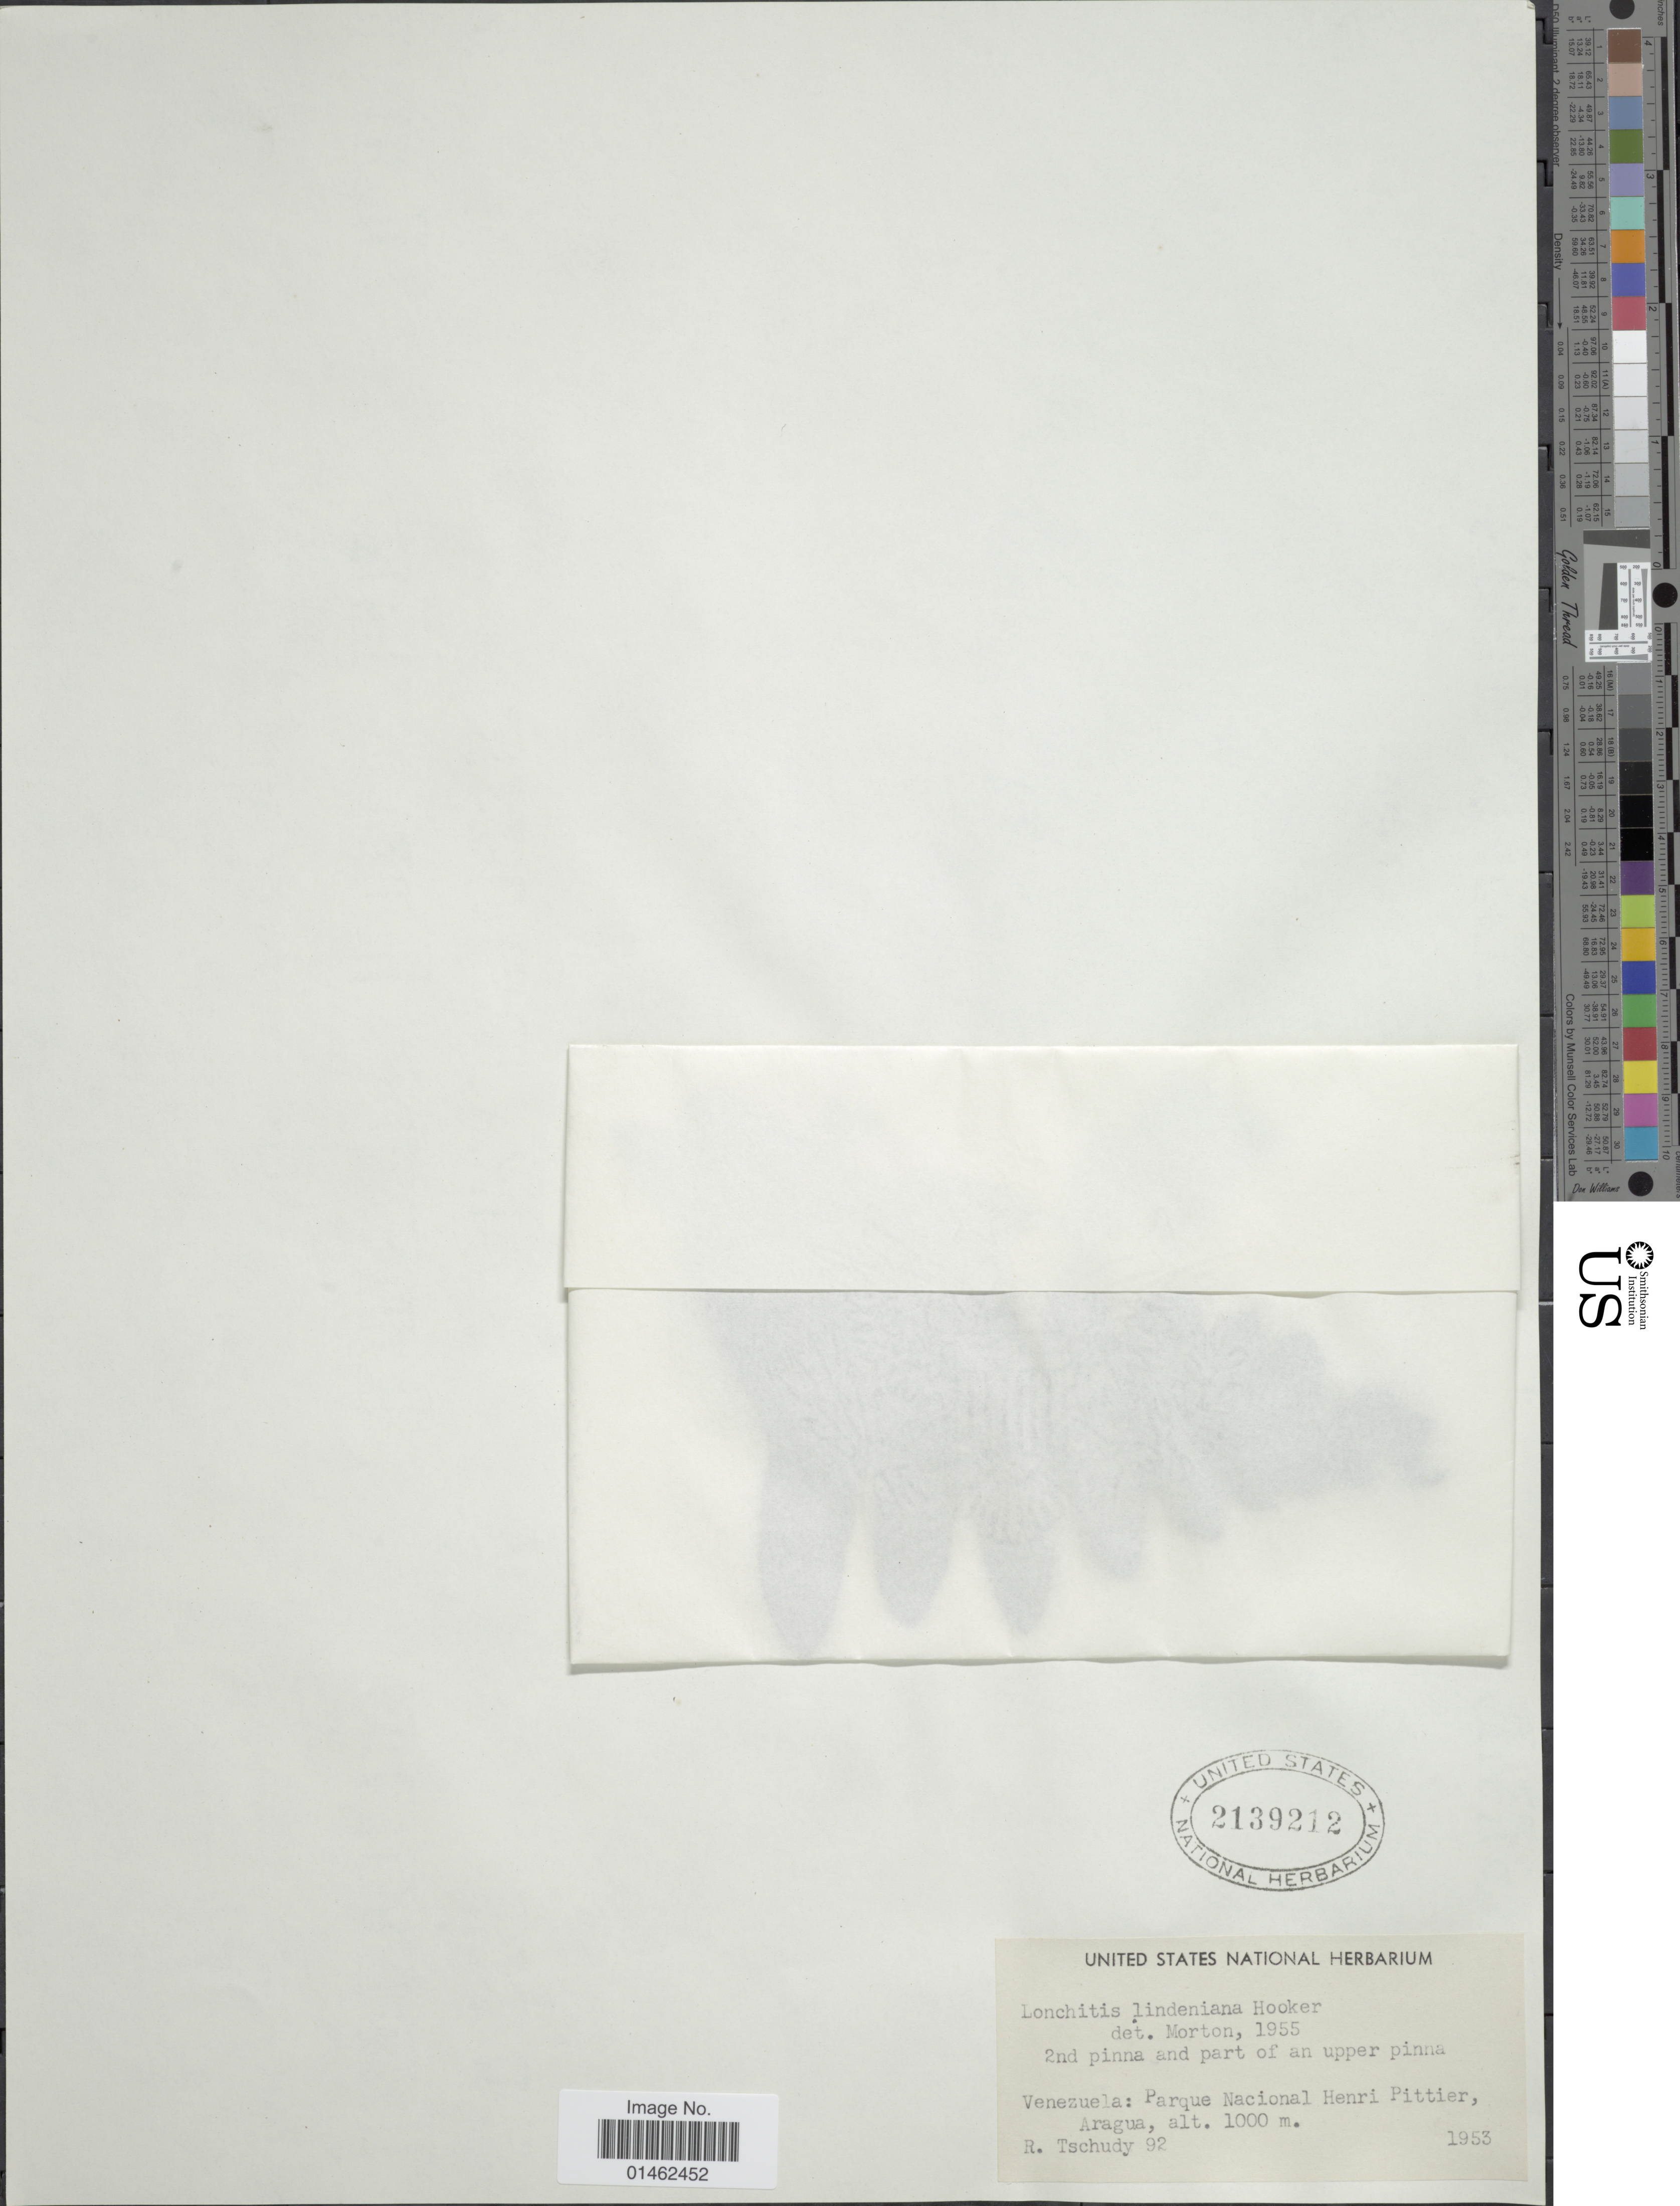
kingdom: Plantae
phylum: Tracheophyta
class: Polypodiopsida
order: Polypodiales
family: Dennstaedtiaceae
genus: Blotiella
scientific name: Blotiella lindeniana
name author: (Hook.) R.M. Tryon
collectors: R. Tschudy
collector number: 92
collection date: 1953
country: Venezuela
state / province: Aragua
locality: Parque Nacional Aragua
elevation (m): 1000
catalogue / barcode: US 2139212